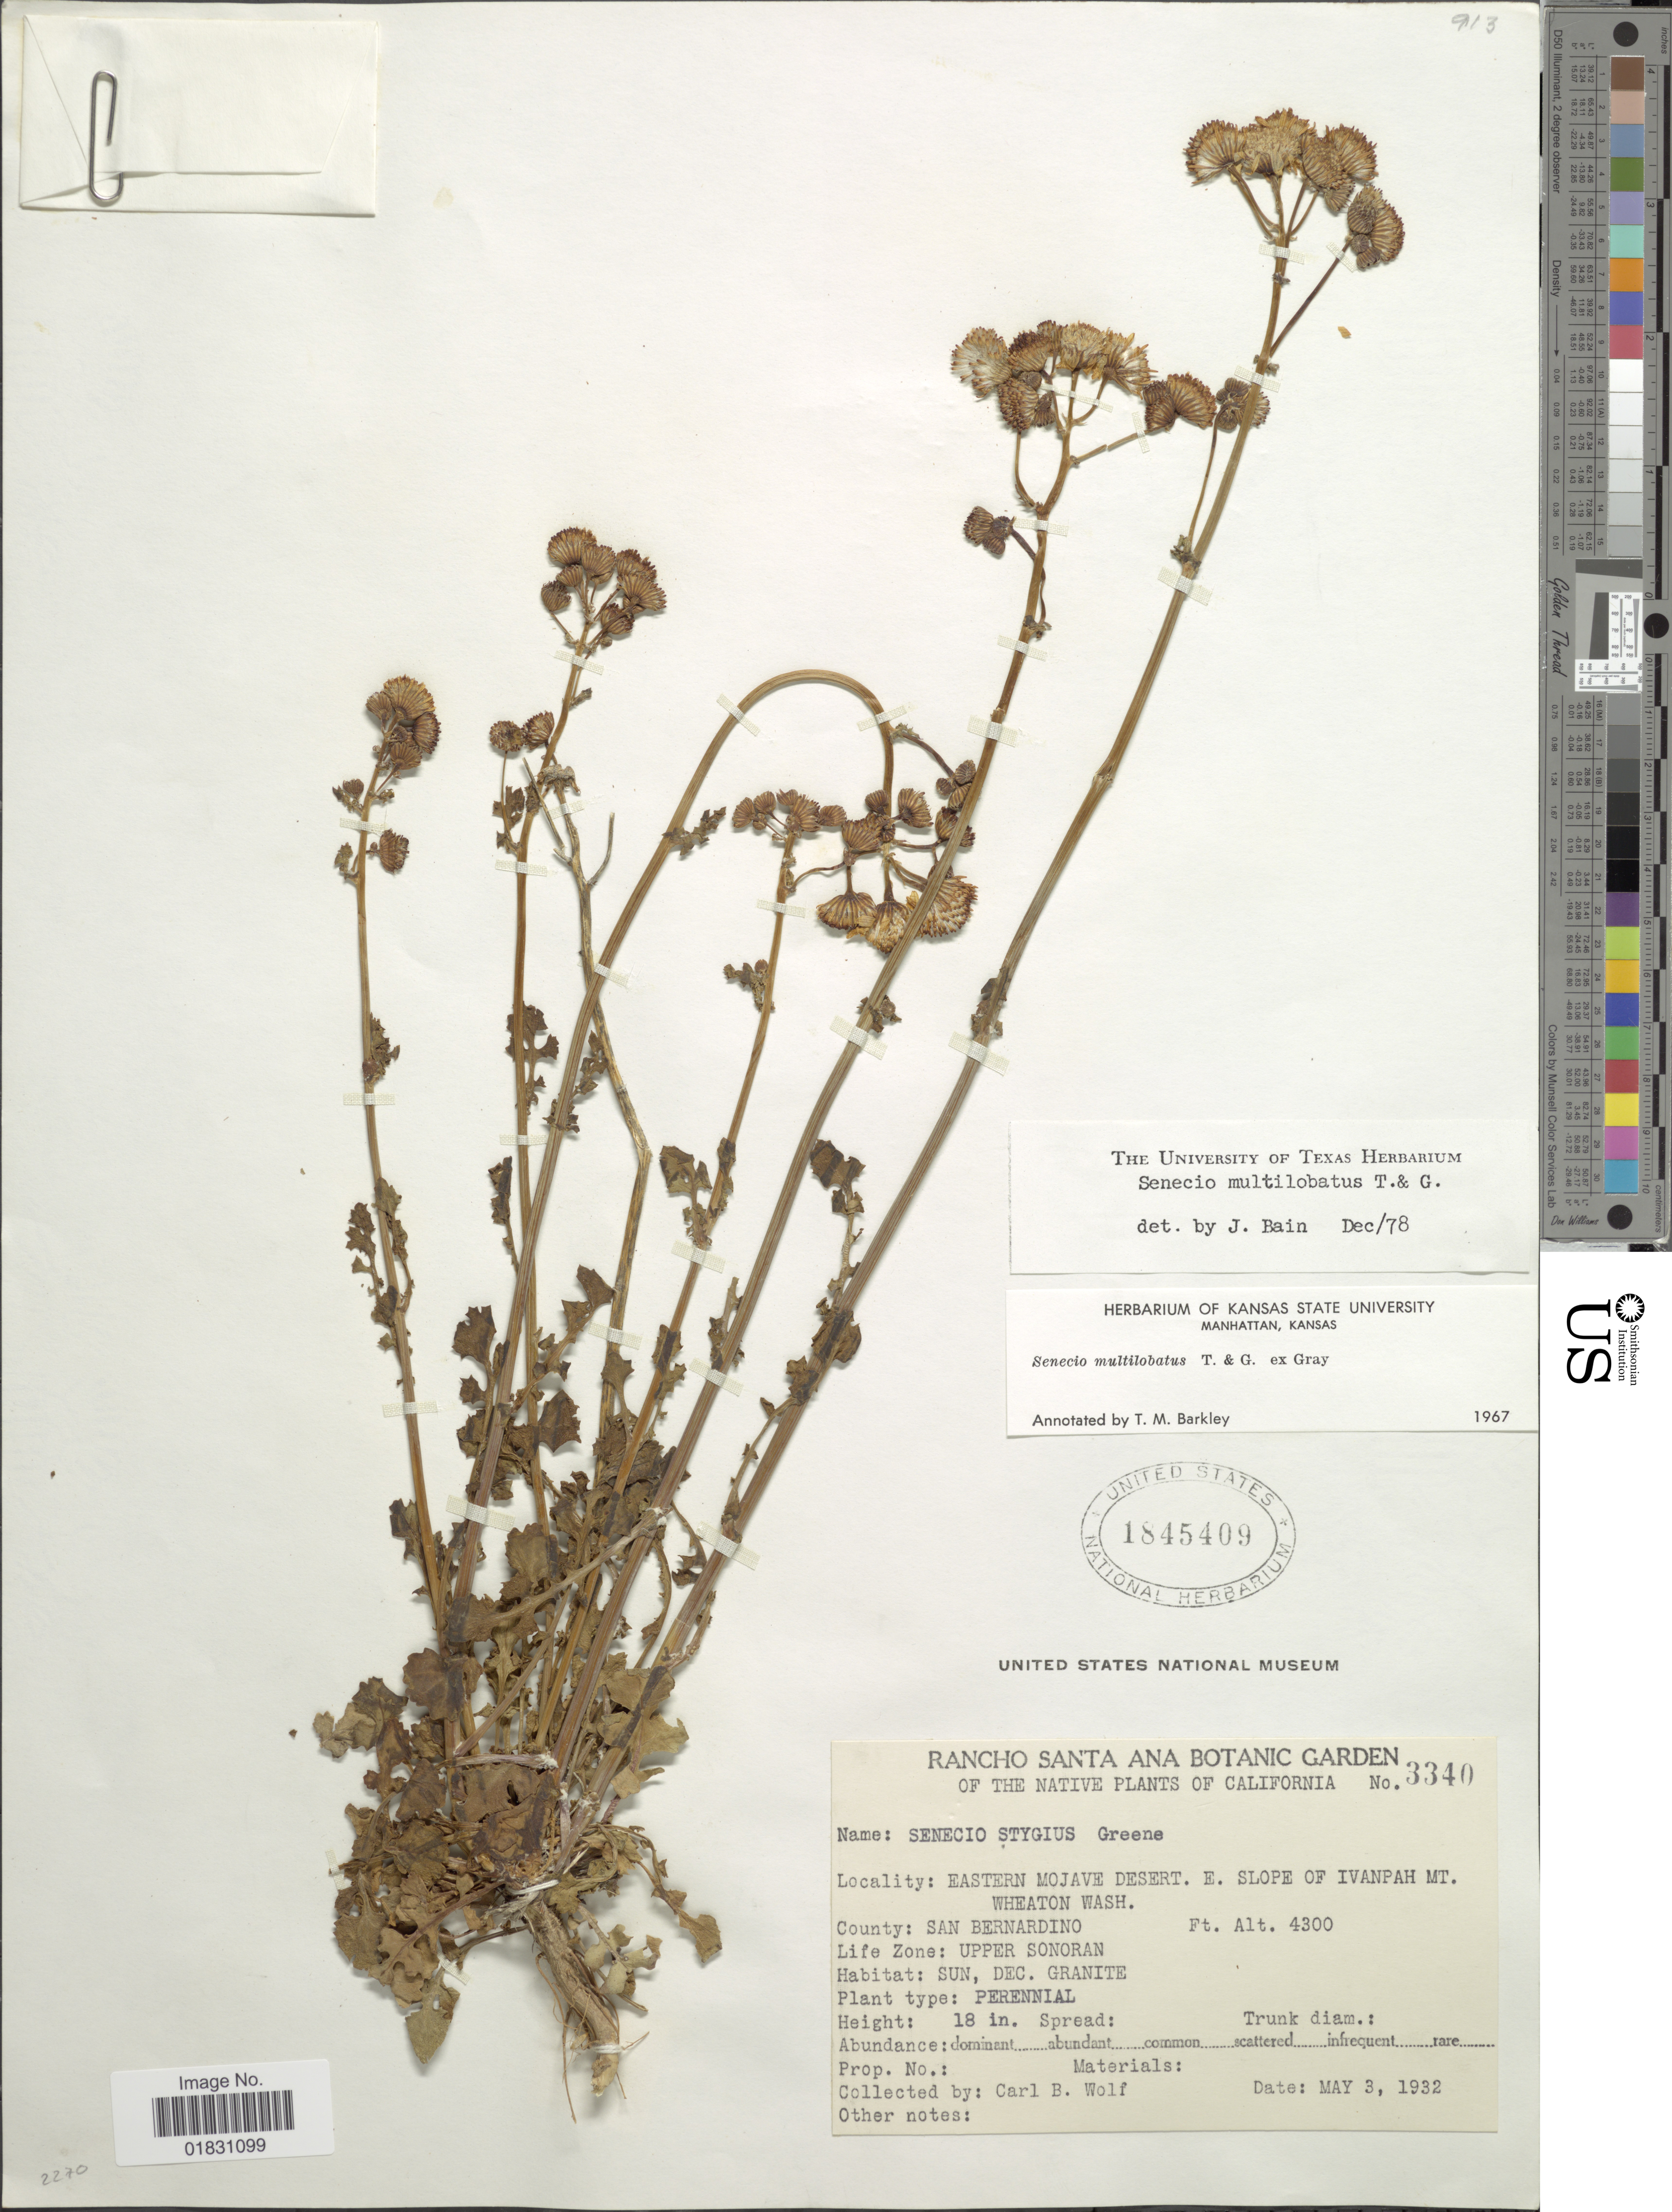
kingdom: Plantae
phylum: Tracheophyta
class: Magnoliopsida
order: Asterales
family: Asteraceae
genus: Packera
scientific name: Packera multilobata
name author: (Torr. & A. Gray) W.A. Weber & Á. Löve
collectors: C. B. Wolf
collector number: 3340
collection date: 1932-05-03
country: United States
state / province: California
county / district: San Bernardino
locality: Eastern Mojave Desert, E. slope of Ivanpah Mt., Wheaton Wash, County San Bernardino, Life zone: Upper Sonoran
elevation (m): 1311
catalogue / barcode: US 1845409